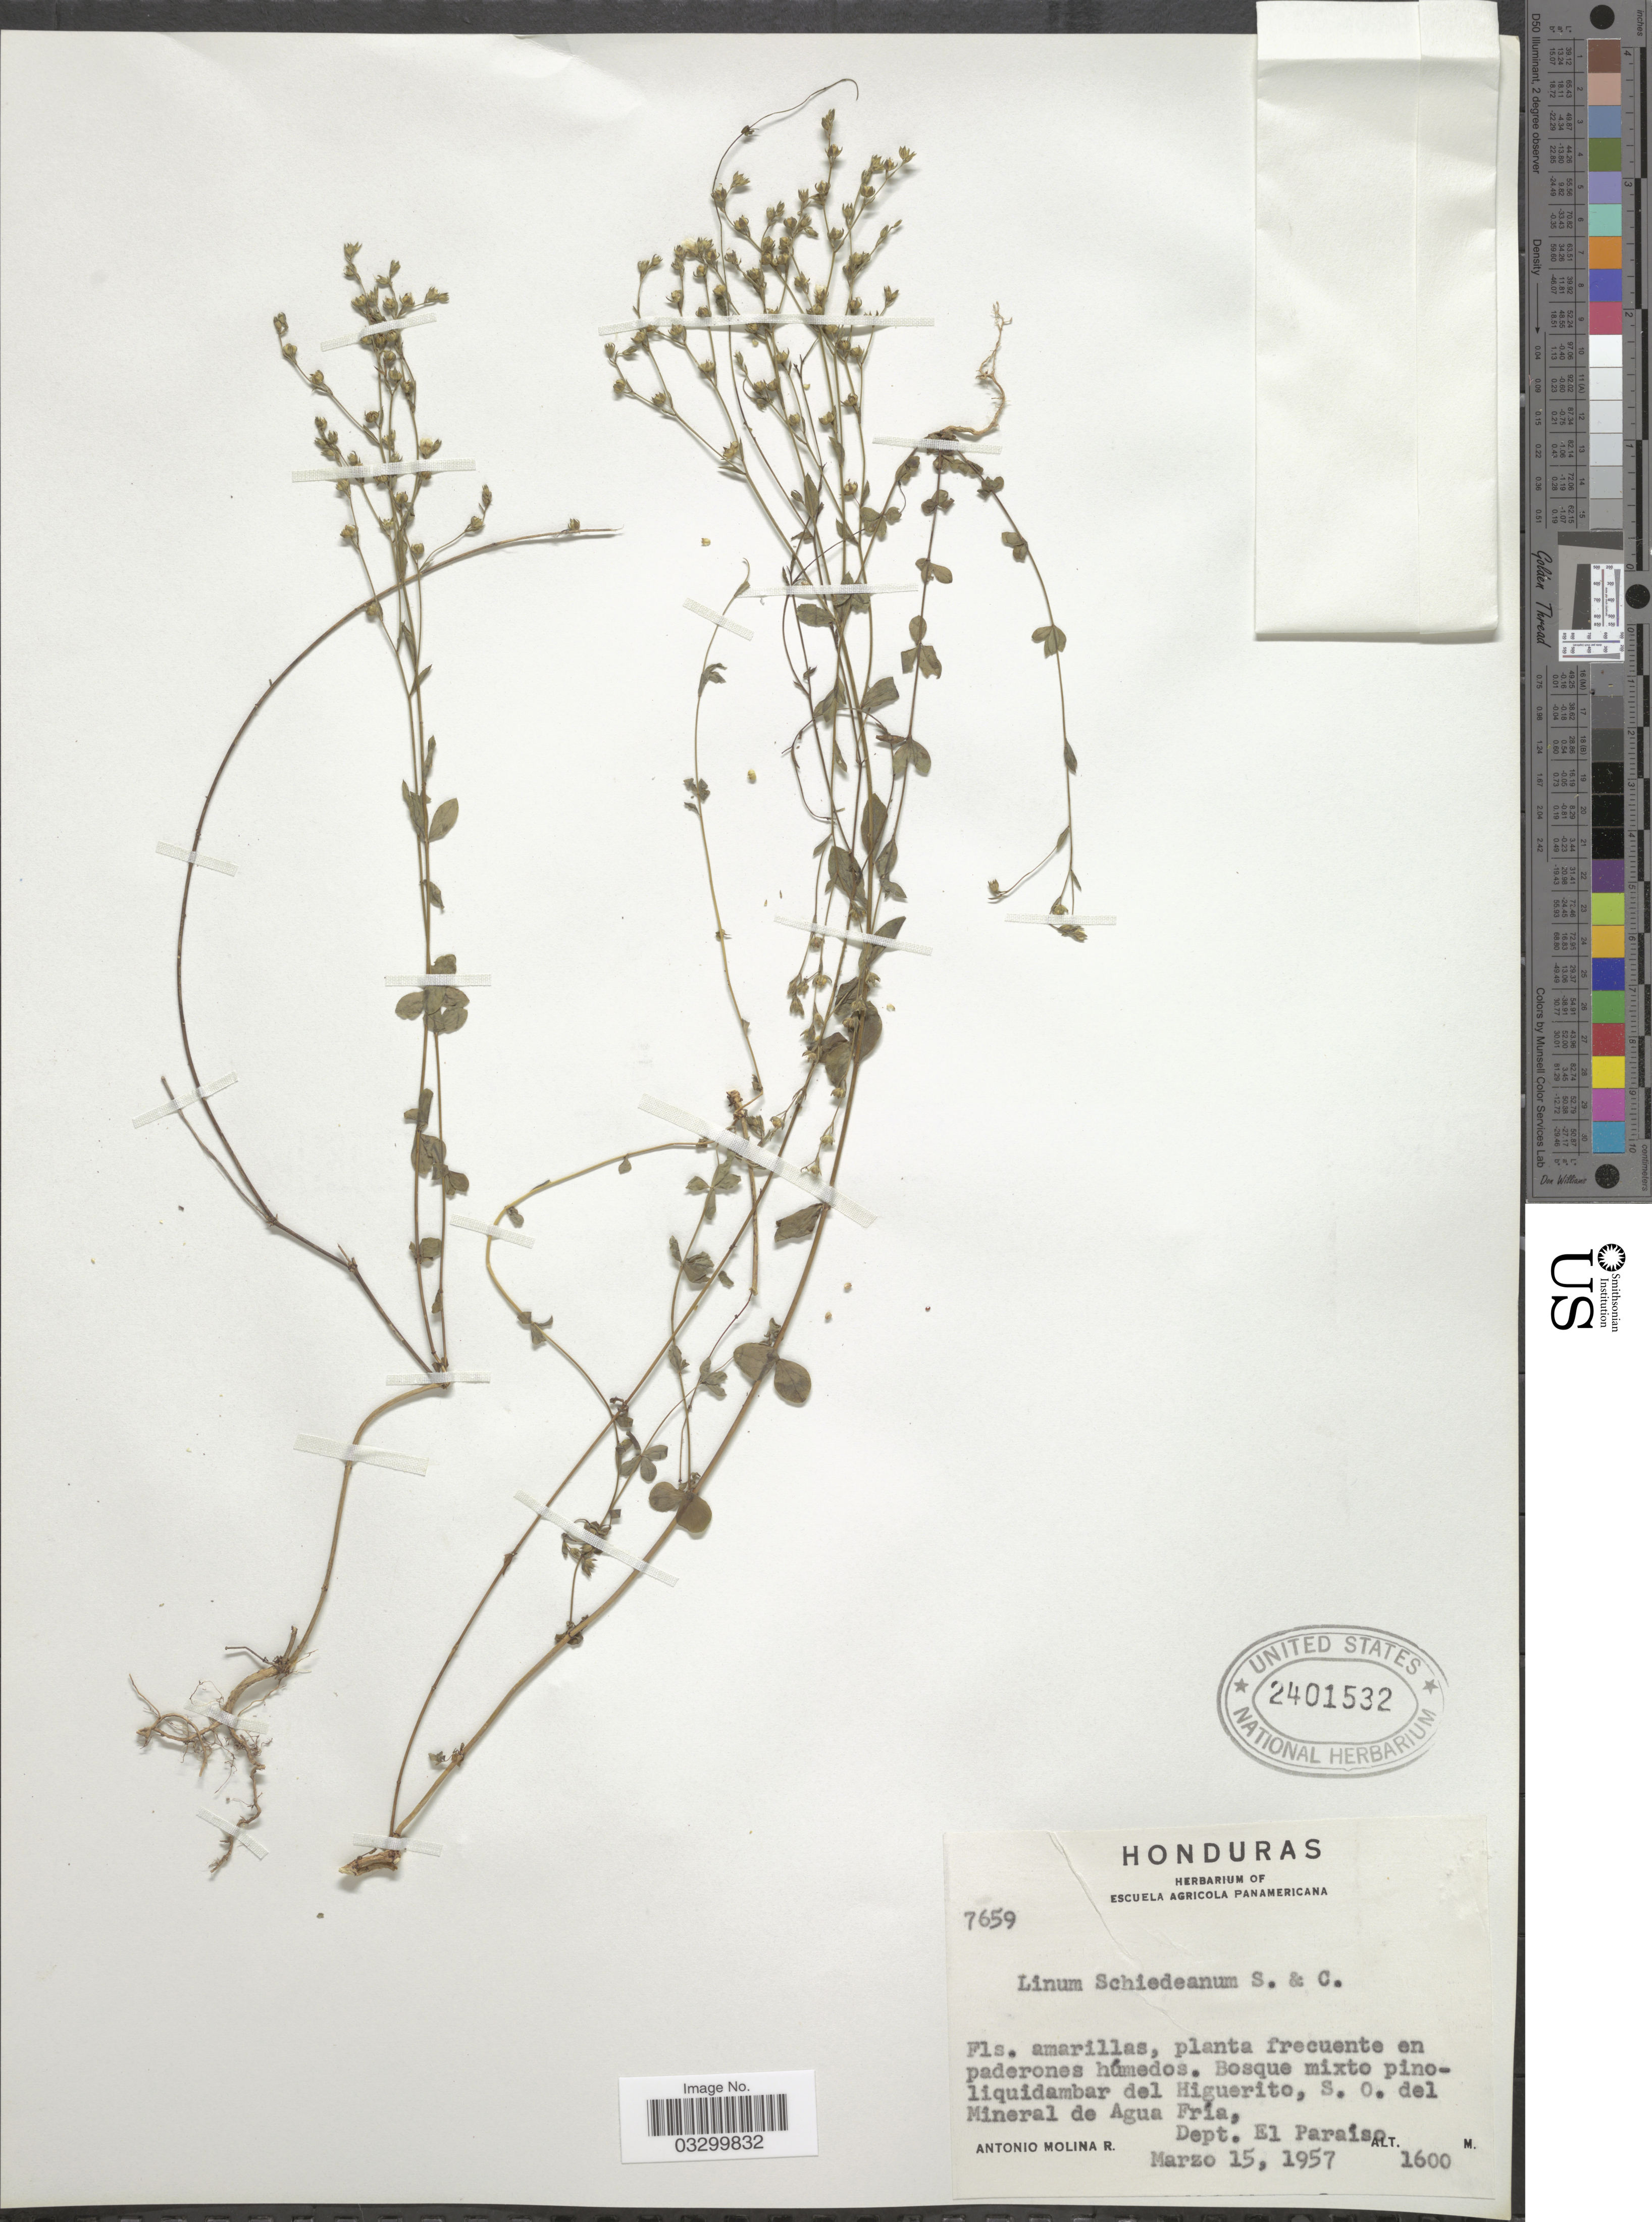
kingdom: Plantae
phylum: Tracheophyta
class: Magnoliopsida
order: Malpighiales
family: Linaceae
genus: Linum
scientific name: Linum schiedeanum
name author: Schltdl. & Cham.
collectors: A. Molina R.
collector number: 7659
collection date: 1957-03-15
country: Honduras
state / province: El Paraíso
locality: Del Higuerito, S. O. del Mineral de Agua Fría, Dept. El Paraíso.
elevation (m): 1600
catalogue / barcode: US 2401532